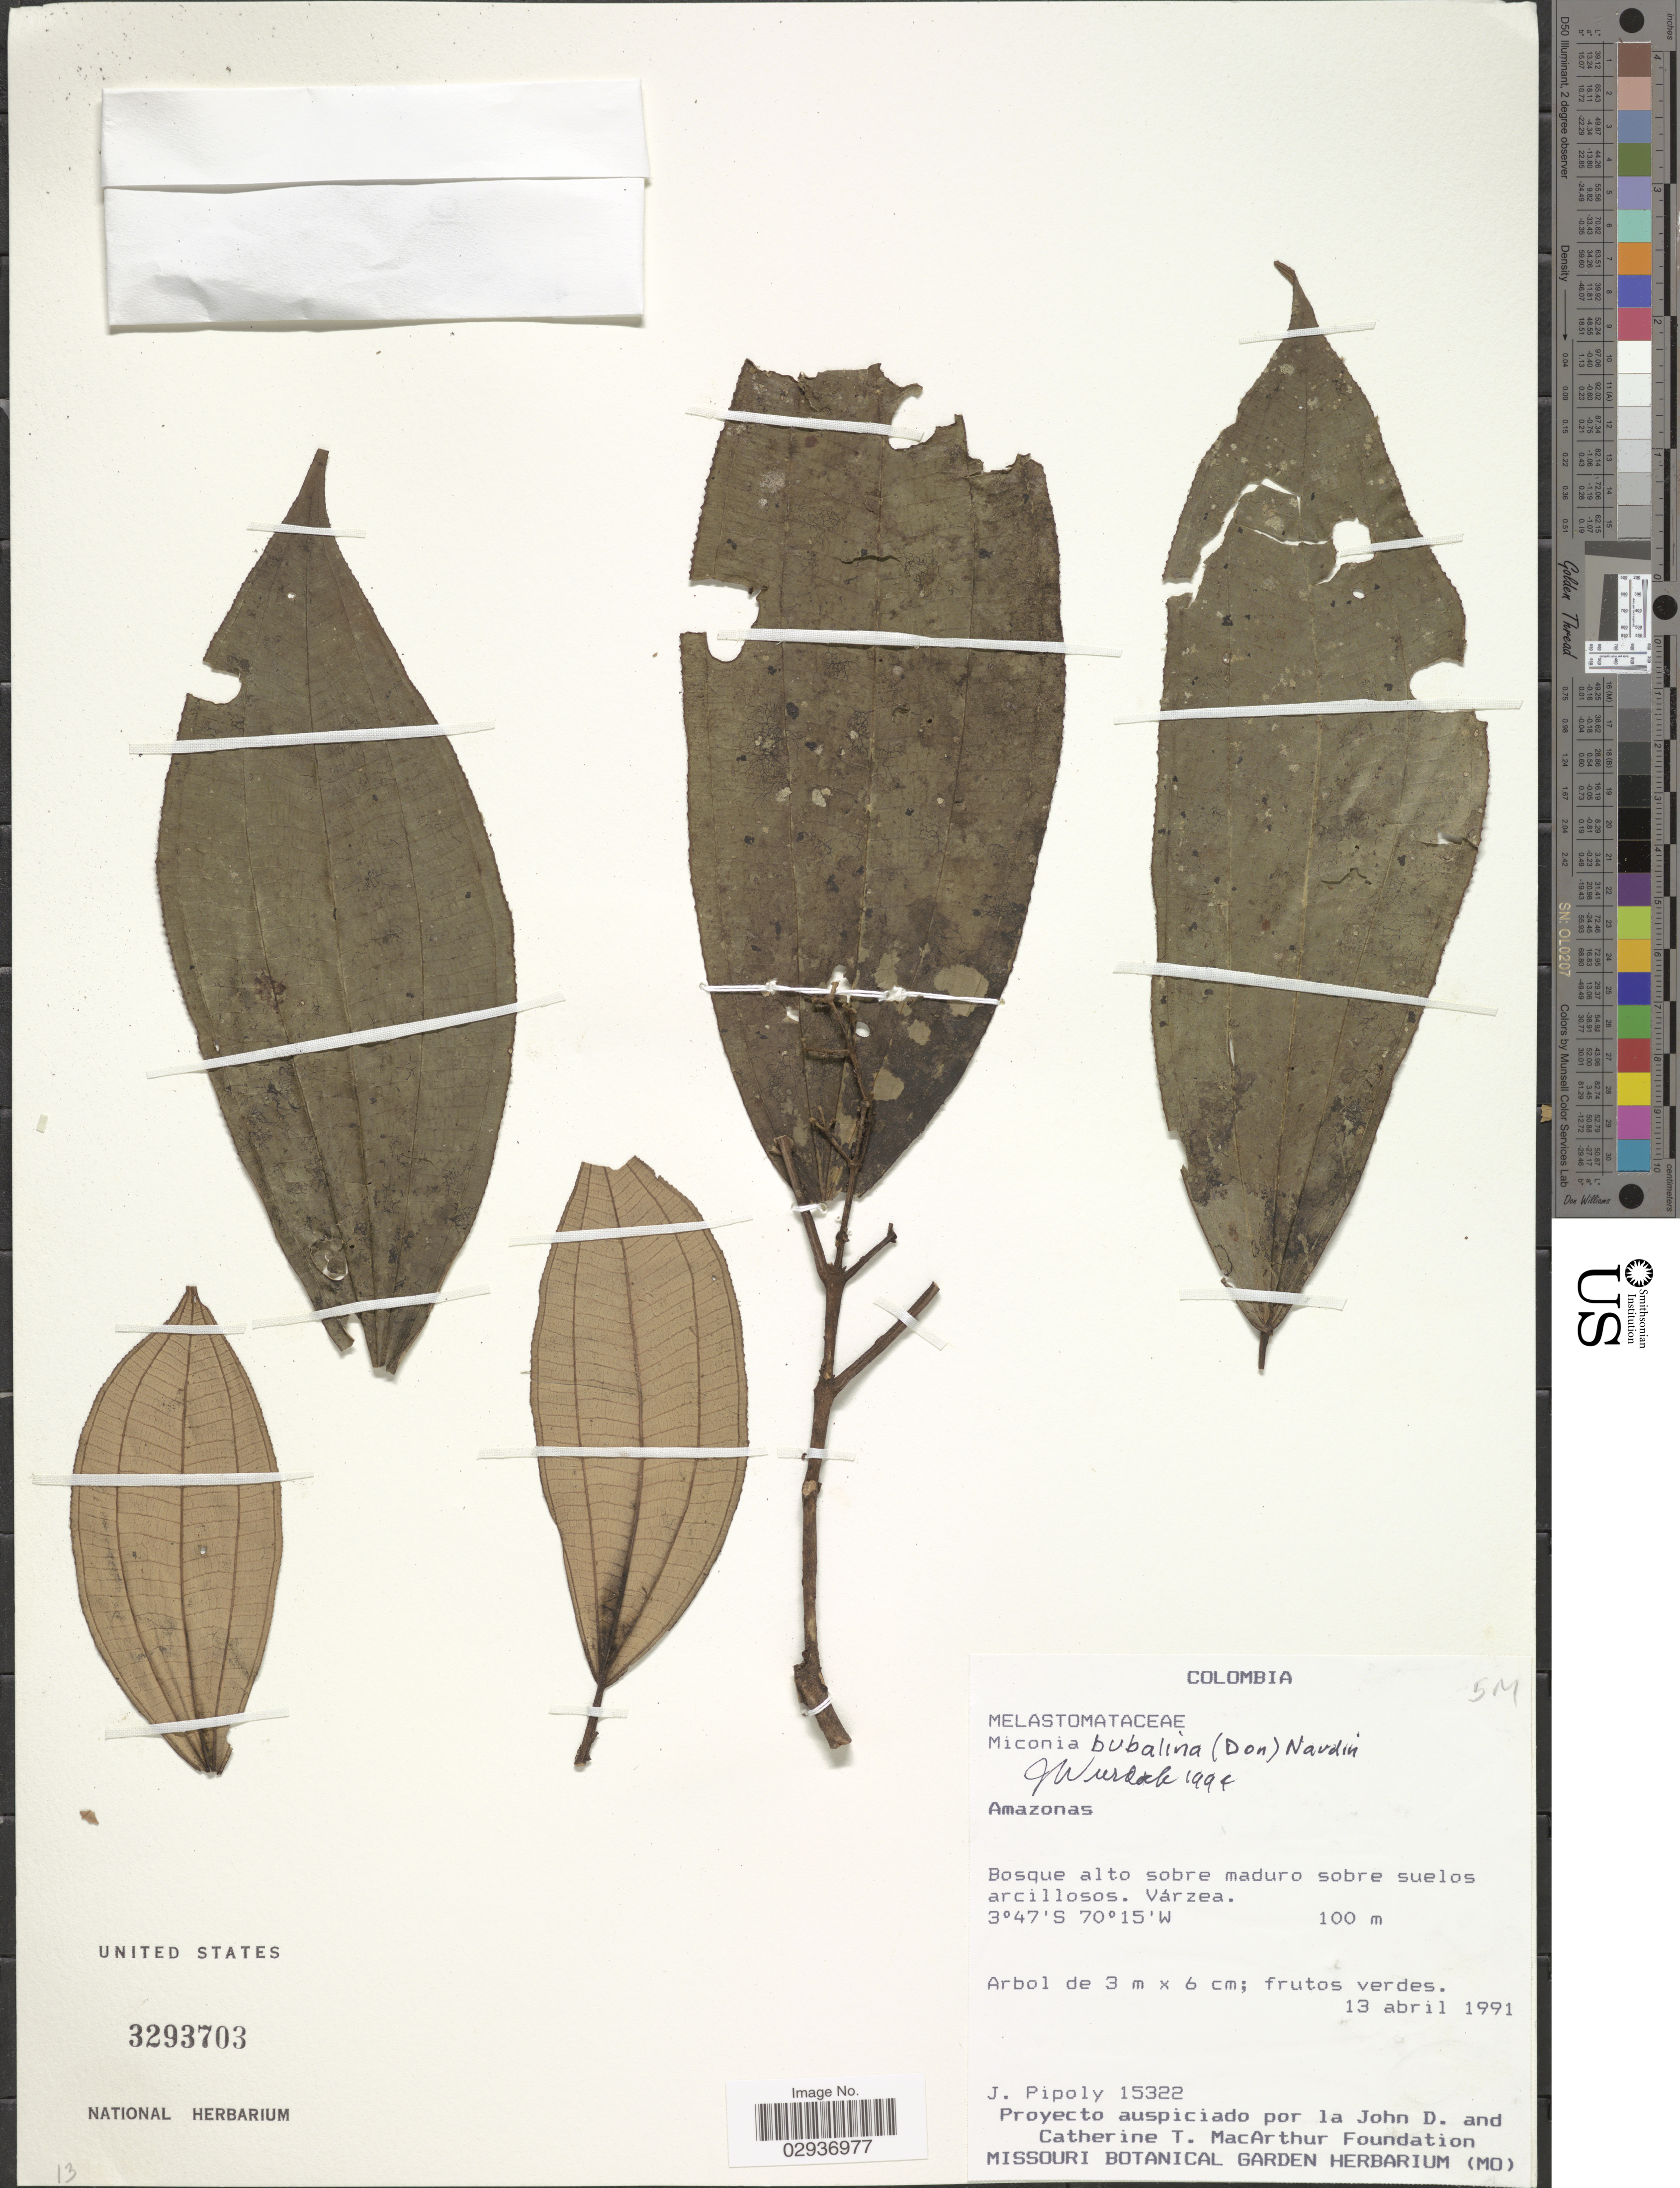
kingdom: Plantae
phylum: Tracheophyta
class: Magnoliopsida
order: Myrtales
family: Melastomataceae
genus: Miconia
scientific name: Miconia bubalina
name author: Naudin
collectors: J. J. Pipoly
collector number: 15322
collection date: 1991-04-13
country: Colombia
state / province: Amazônas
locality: Bosque alto sobre maduro sobre suelos arcillosos. Várzea.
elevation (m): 100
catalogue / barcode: US 3293703